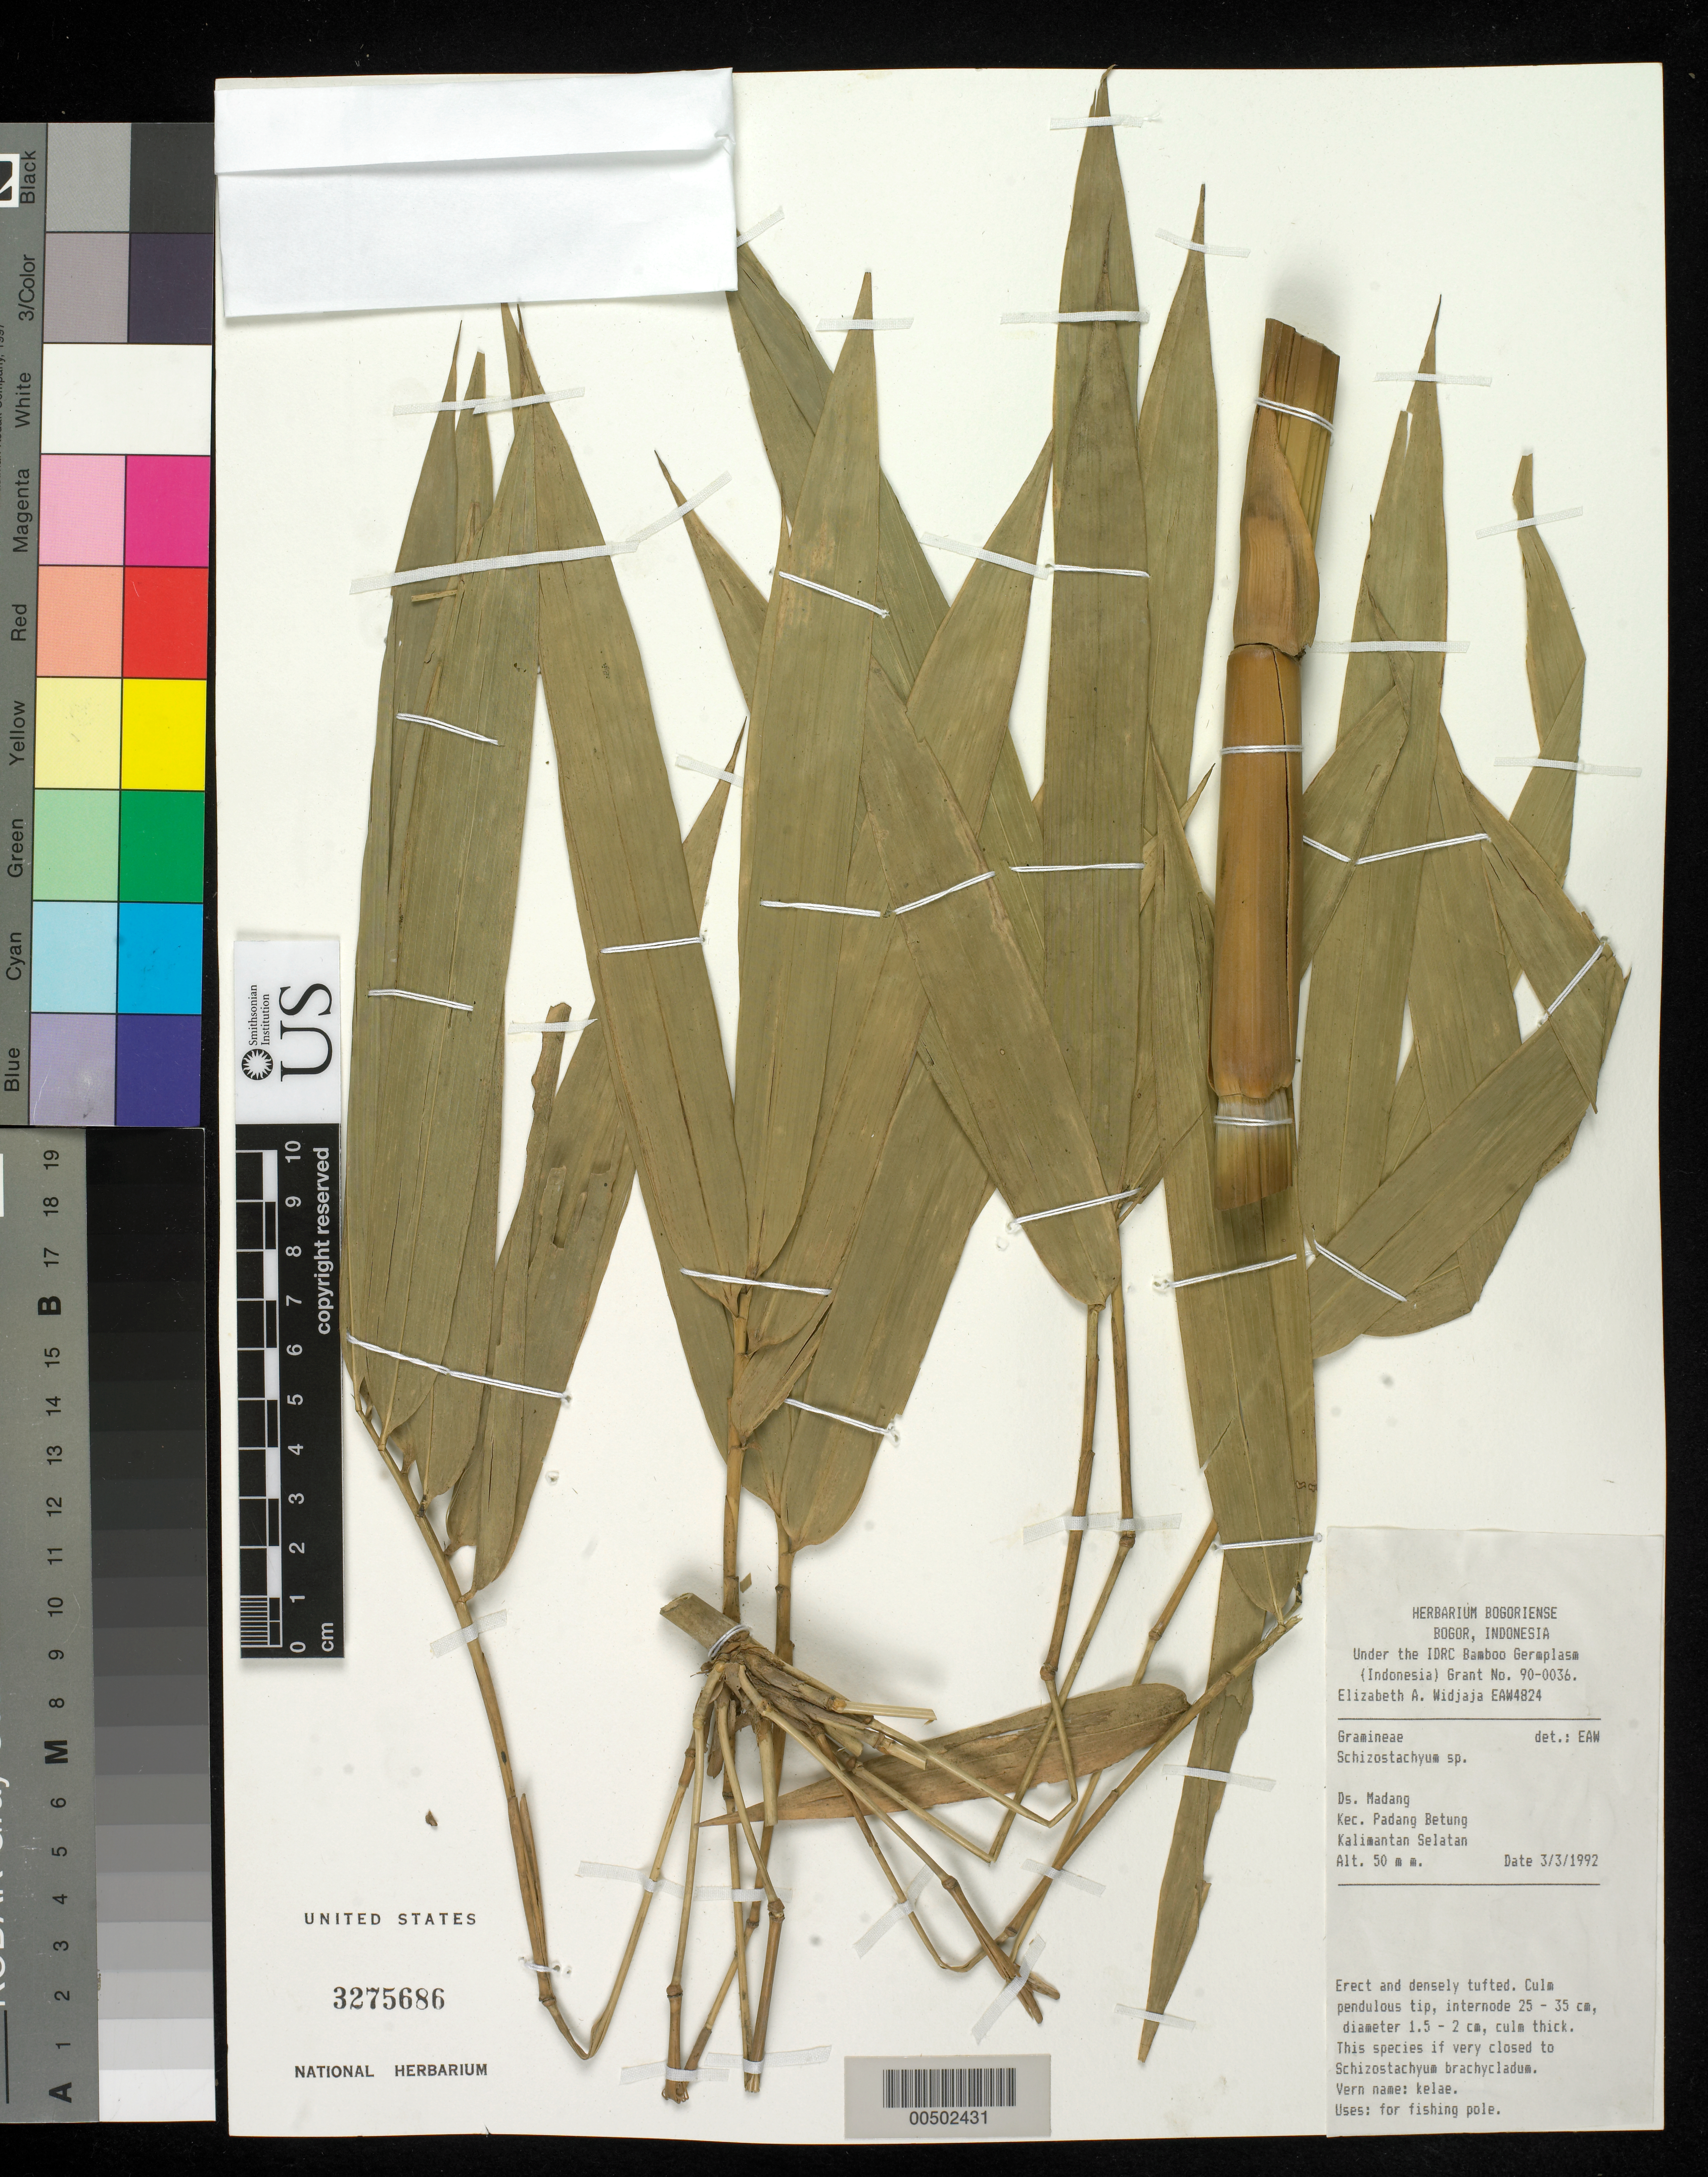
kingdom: Plantae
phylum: Tracheophyta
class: Liliopsida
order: Poales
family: Poaceae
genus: Schizostachyum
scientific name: Schizostachyum sp.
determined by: Widjaja, E. A.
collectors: E. A. Widjaja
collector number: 4824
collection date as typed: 03 Mar 1992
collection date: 1992-03-03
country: Indonesia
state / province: Kalimantan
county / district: Kalimantan Tengah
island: Borneo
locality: Ds. Madang, Kec. Padang Betung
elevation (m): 50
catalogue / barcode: US 3275686